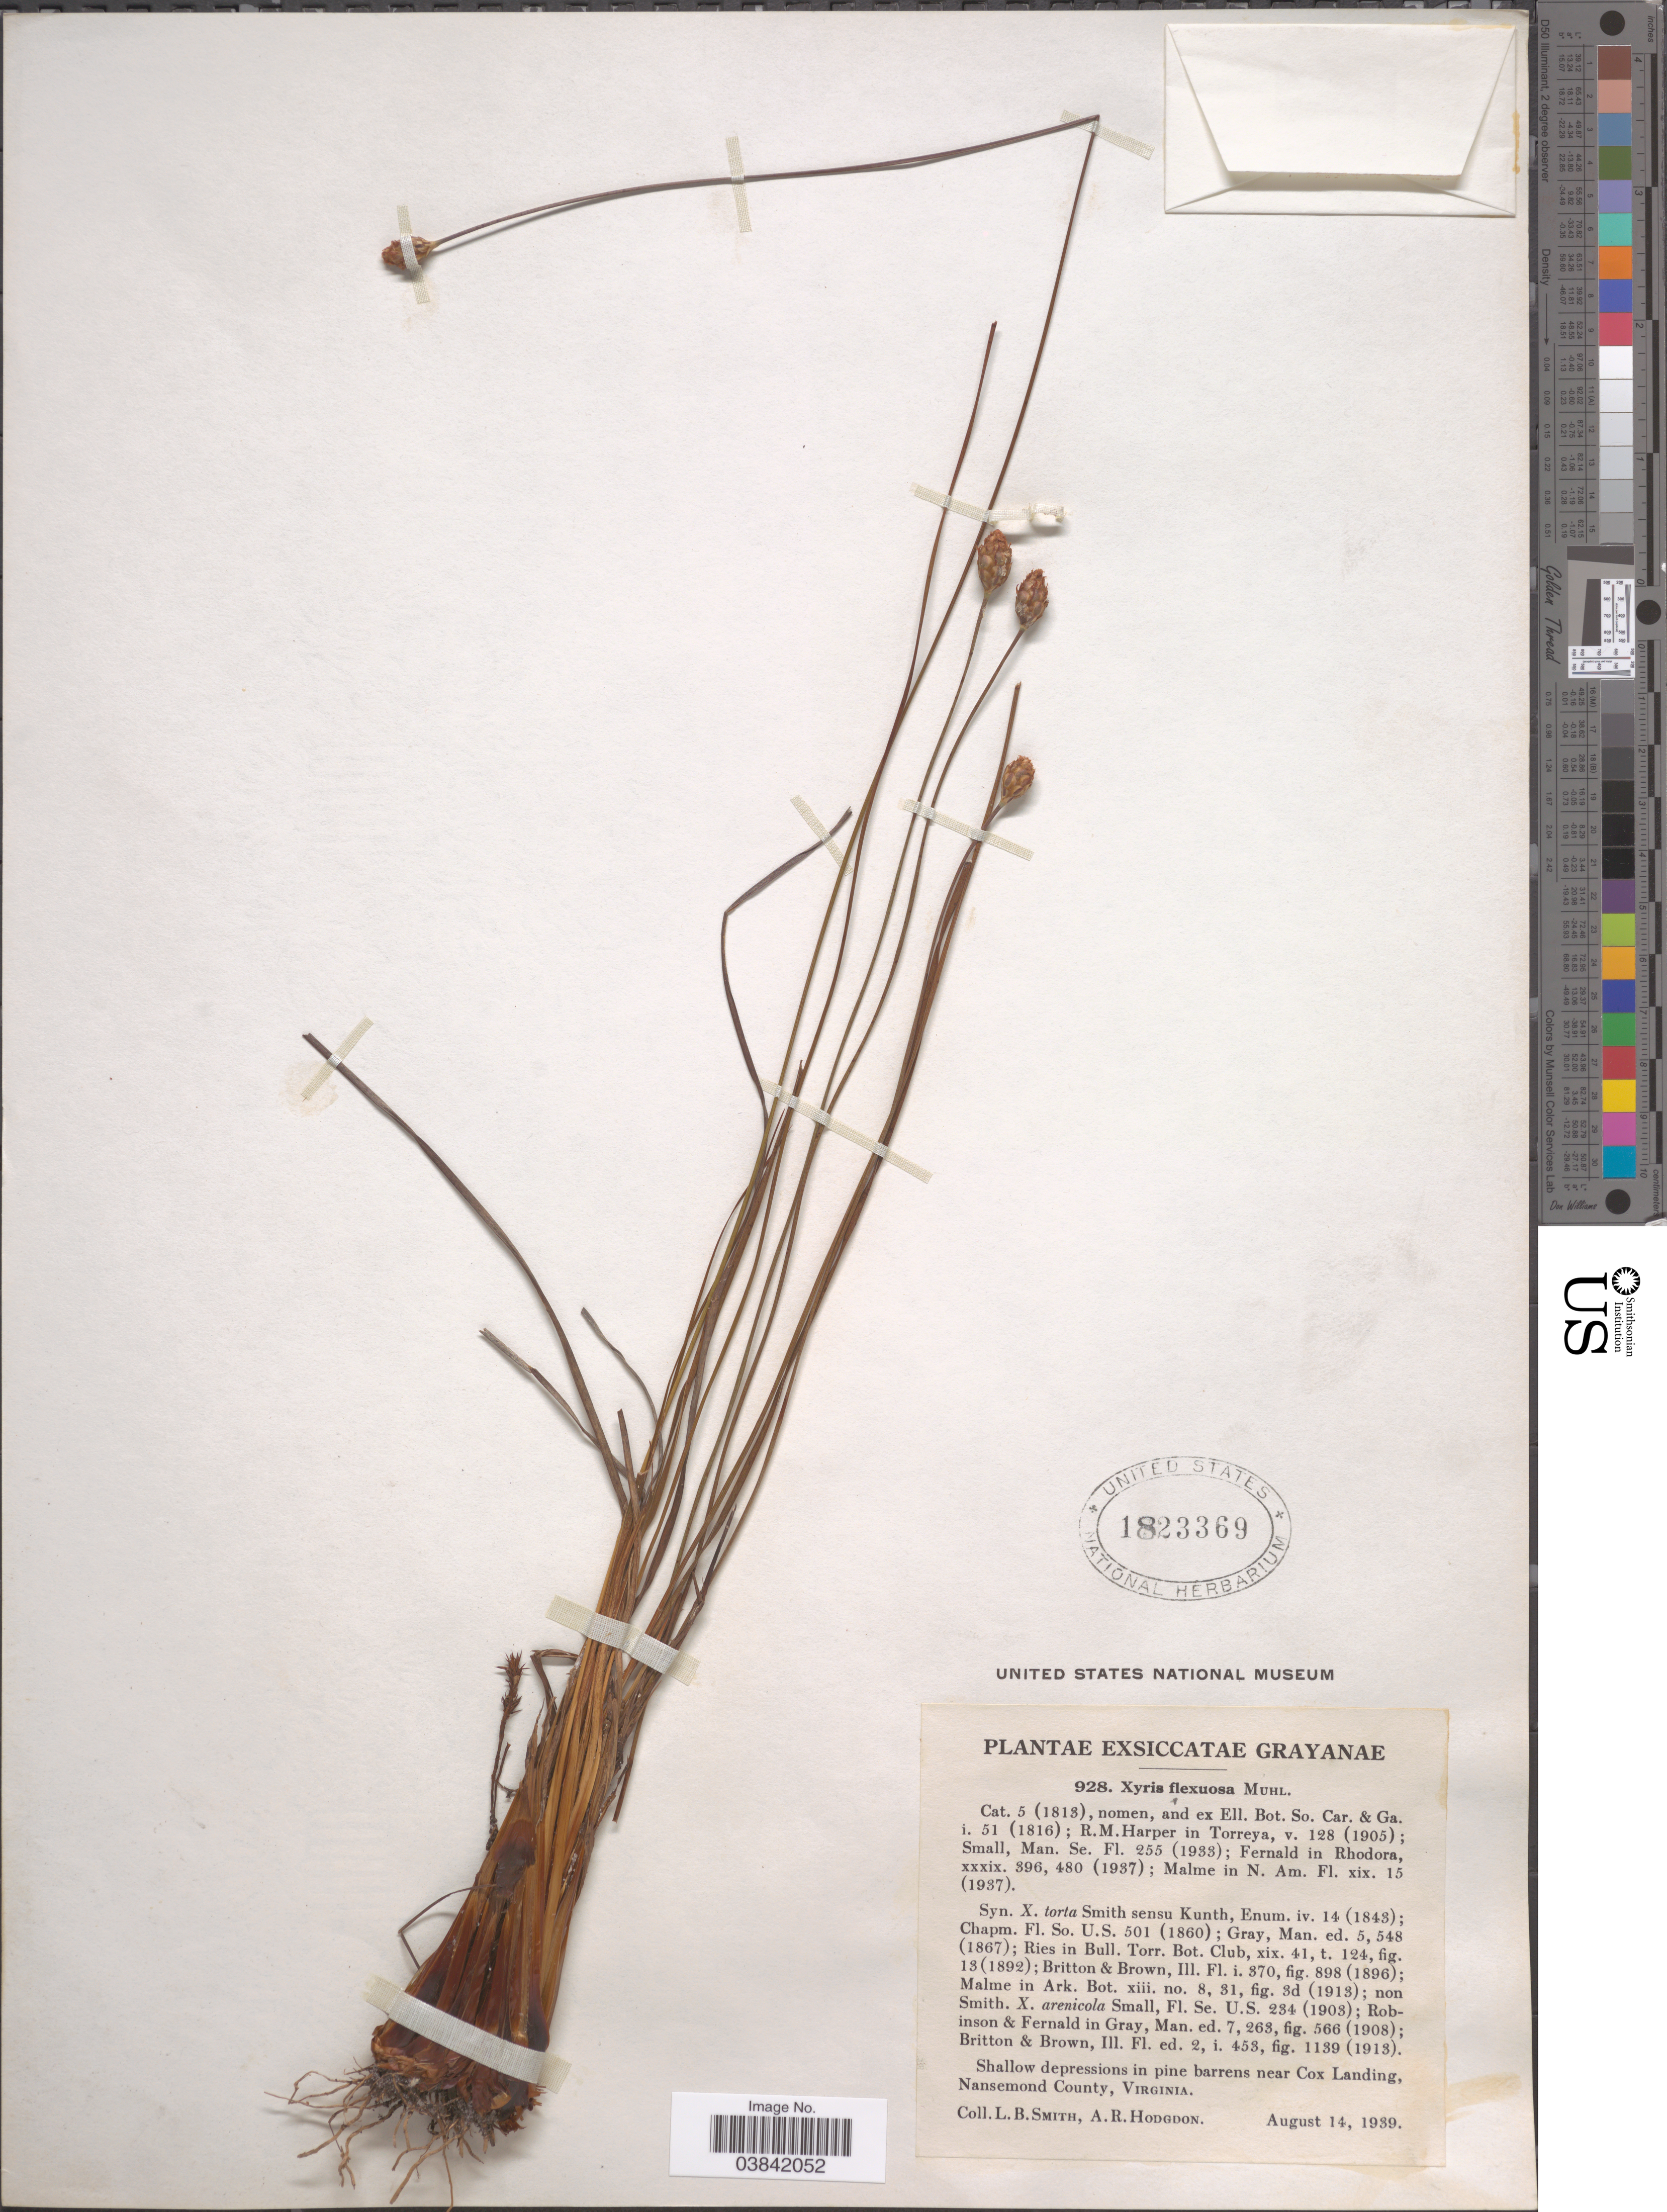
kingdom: Plantae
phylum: Tracheophyta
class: Liliopsida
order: Poales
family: Xyridaceae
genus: Xyris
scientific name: Xyris caroliniana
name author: Walter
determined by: Strong, Mark T., (BOT), Smithsonian Institution - National Museum of Natural History (UNITED STATES)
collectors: L. Smith & A. R. Hodgdon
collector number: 928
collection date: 1939-08-14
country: United States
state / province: Virginia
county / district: City of Suffolk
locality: Shallow depression in pine barrens near Cox Landing, Nansemond County (=historic county name).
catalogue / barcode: US 1823369